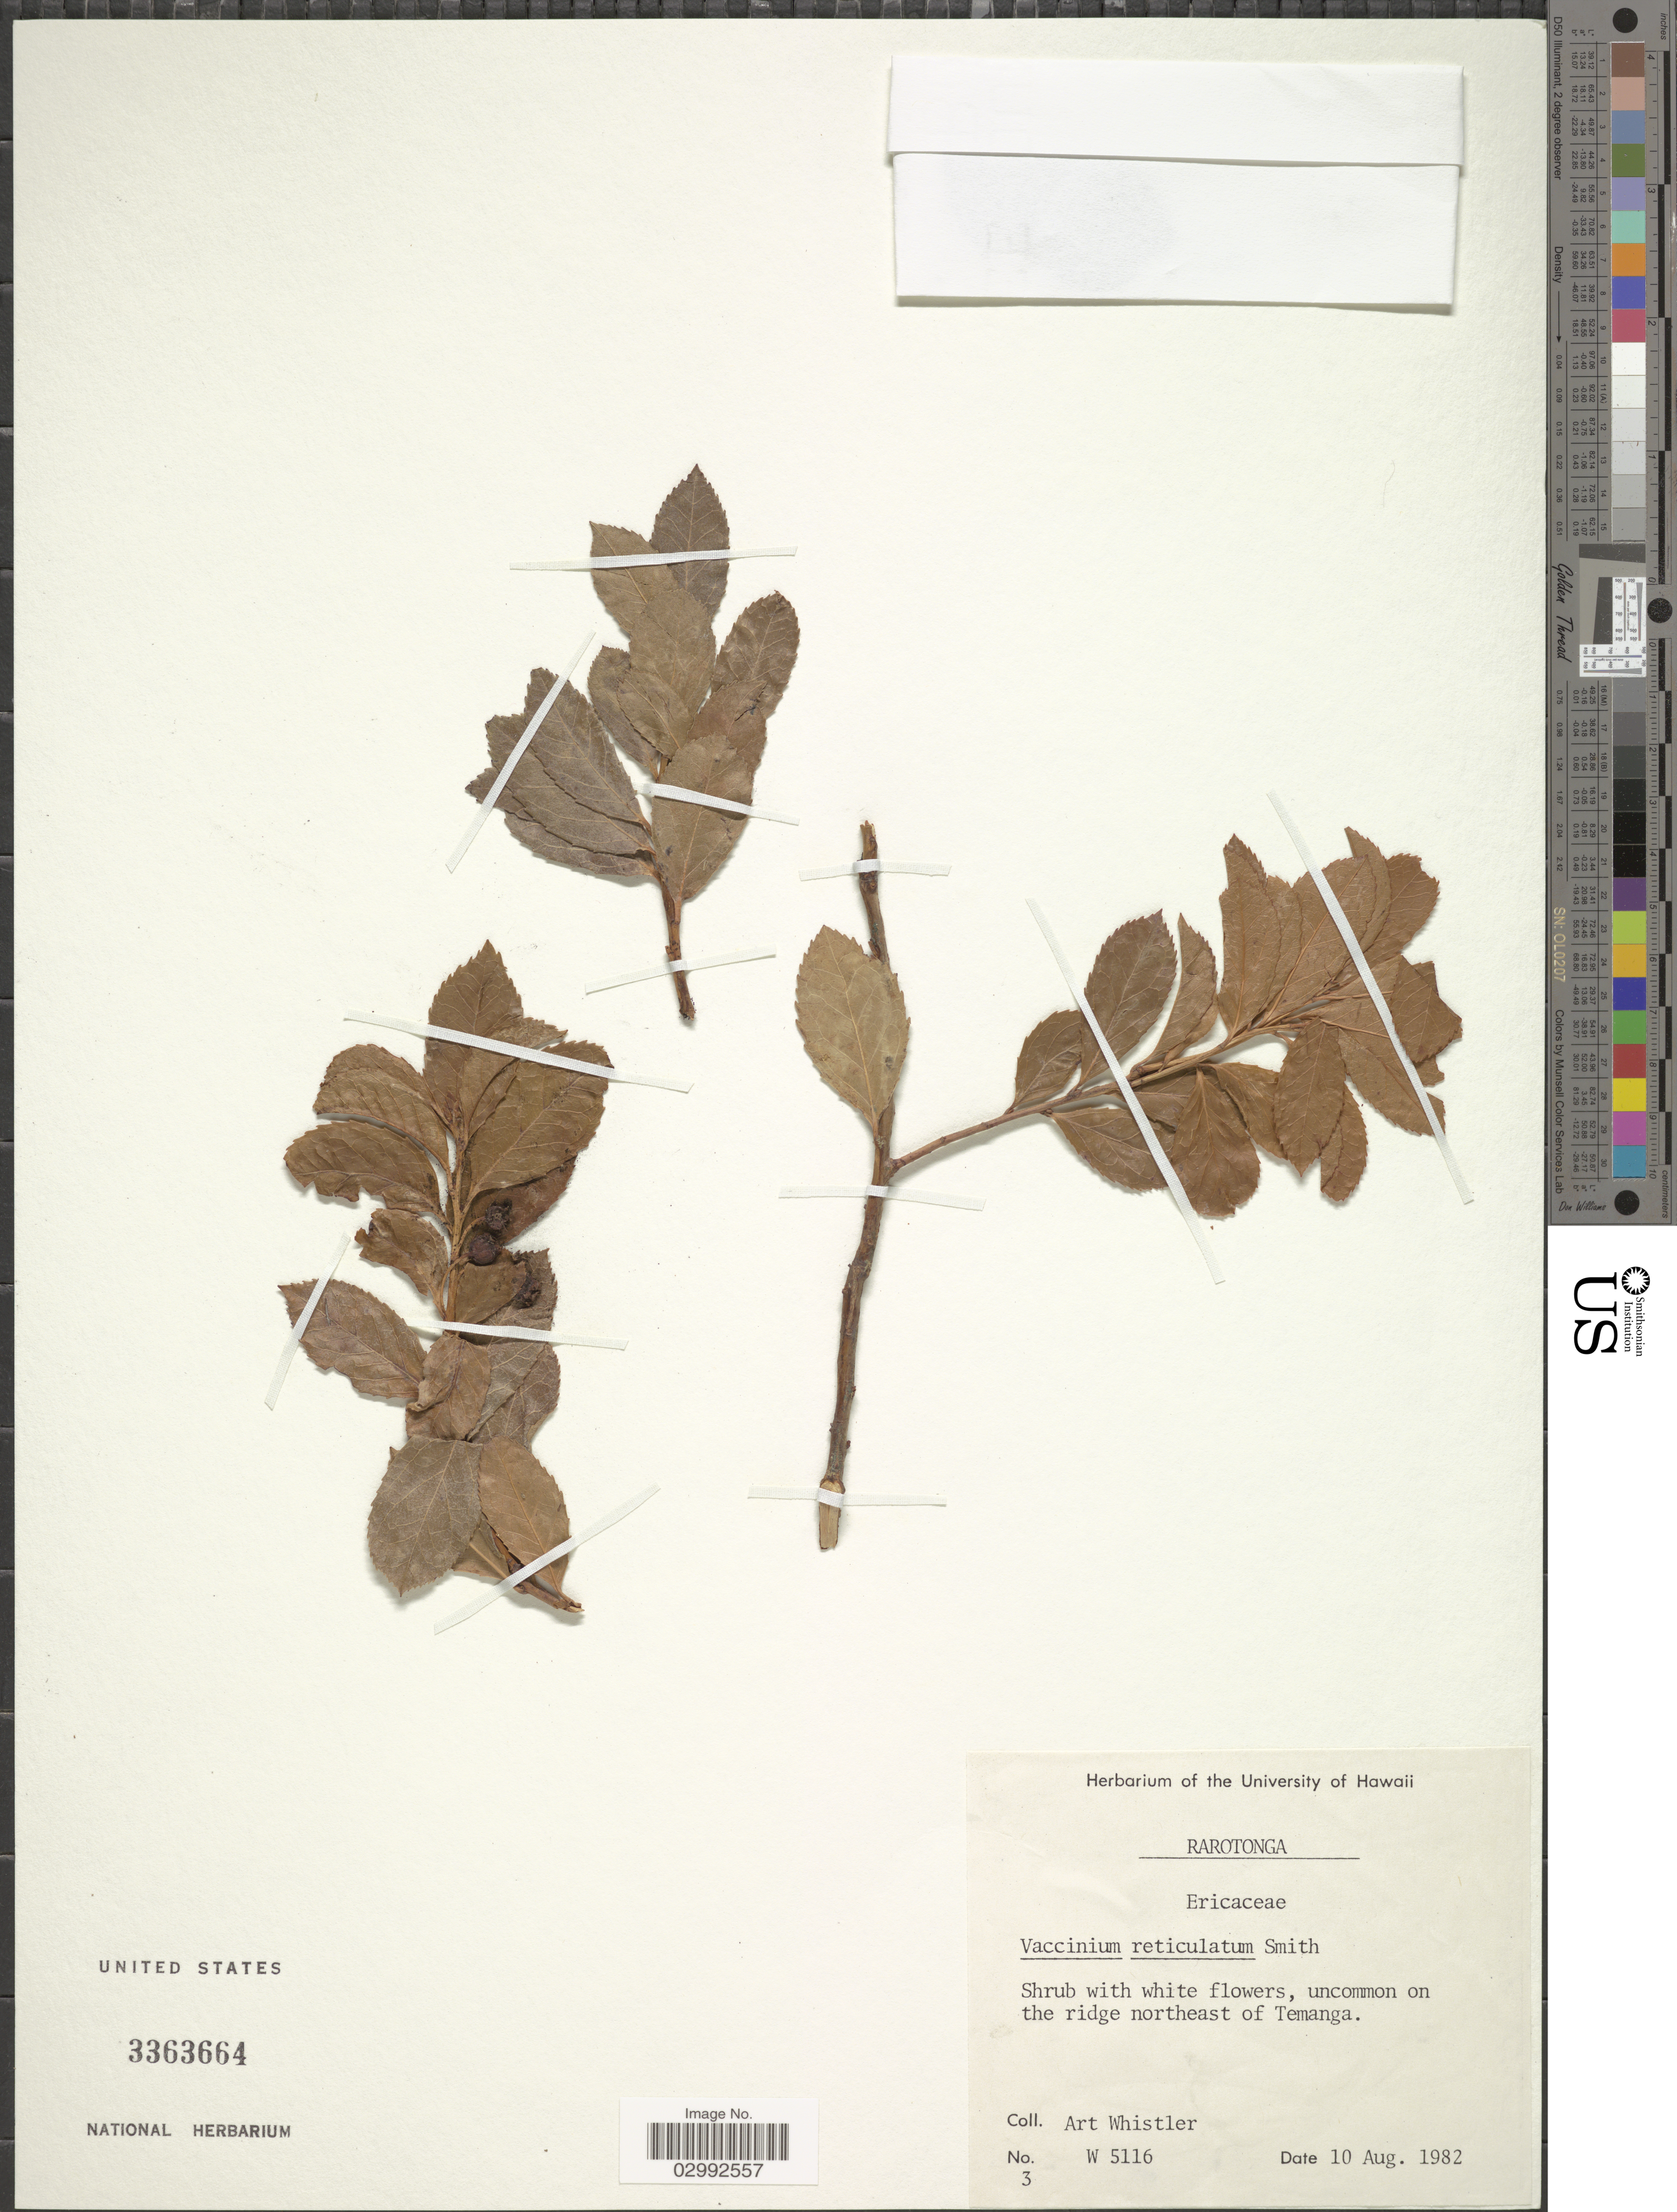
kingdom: Plantae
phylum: Tracheophyta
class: Magnoliopsida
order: Ericales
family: Ericaceae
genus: Vaccinium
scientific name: Vaccinium reticulatum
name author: Sm.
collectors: A. Whistler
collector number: W 5116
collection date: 1982-08-10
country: Cook Islands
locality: Rarotonga, uncommon on the ridge northeast of Temanga.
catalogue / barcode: US 3363664